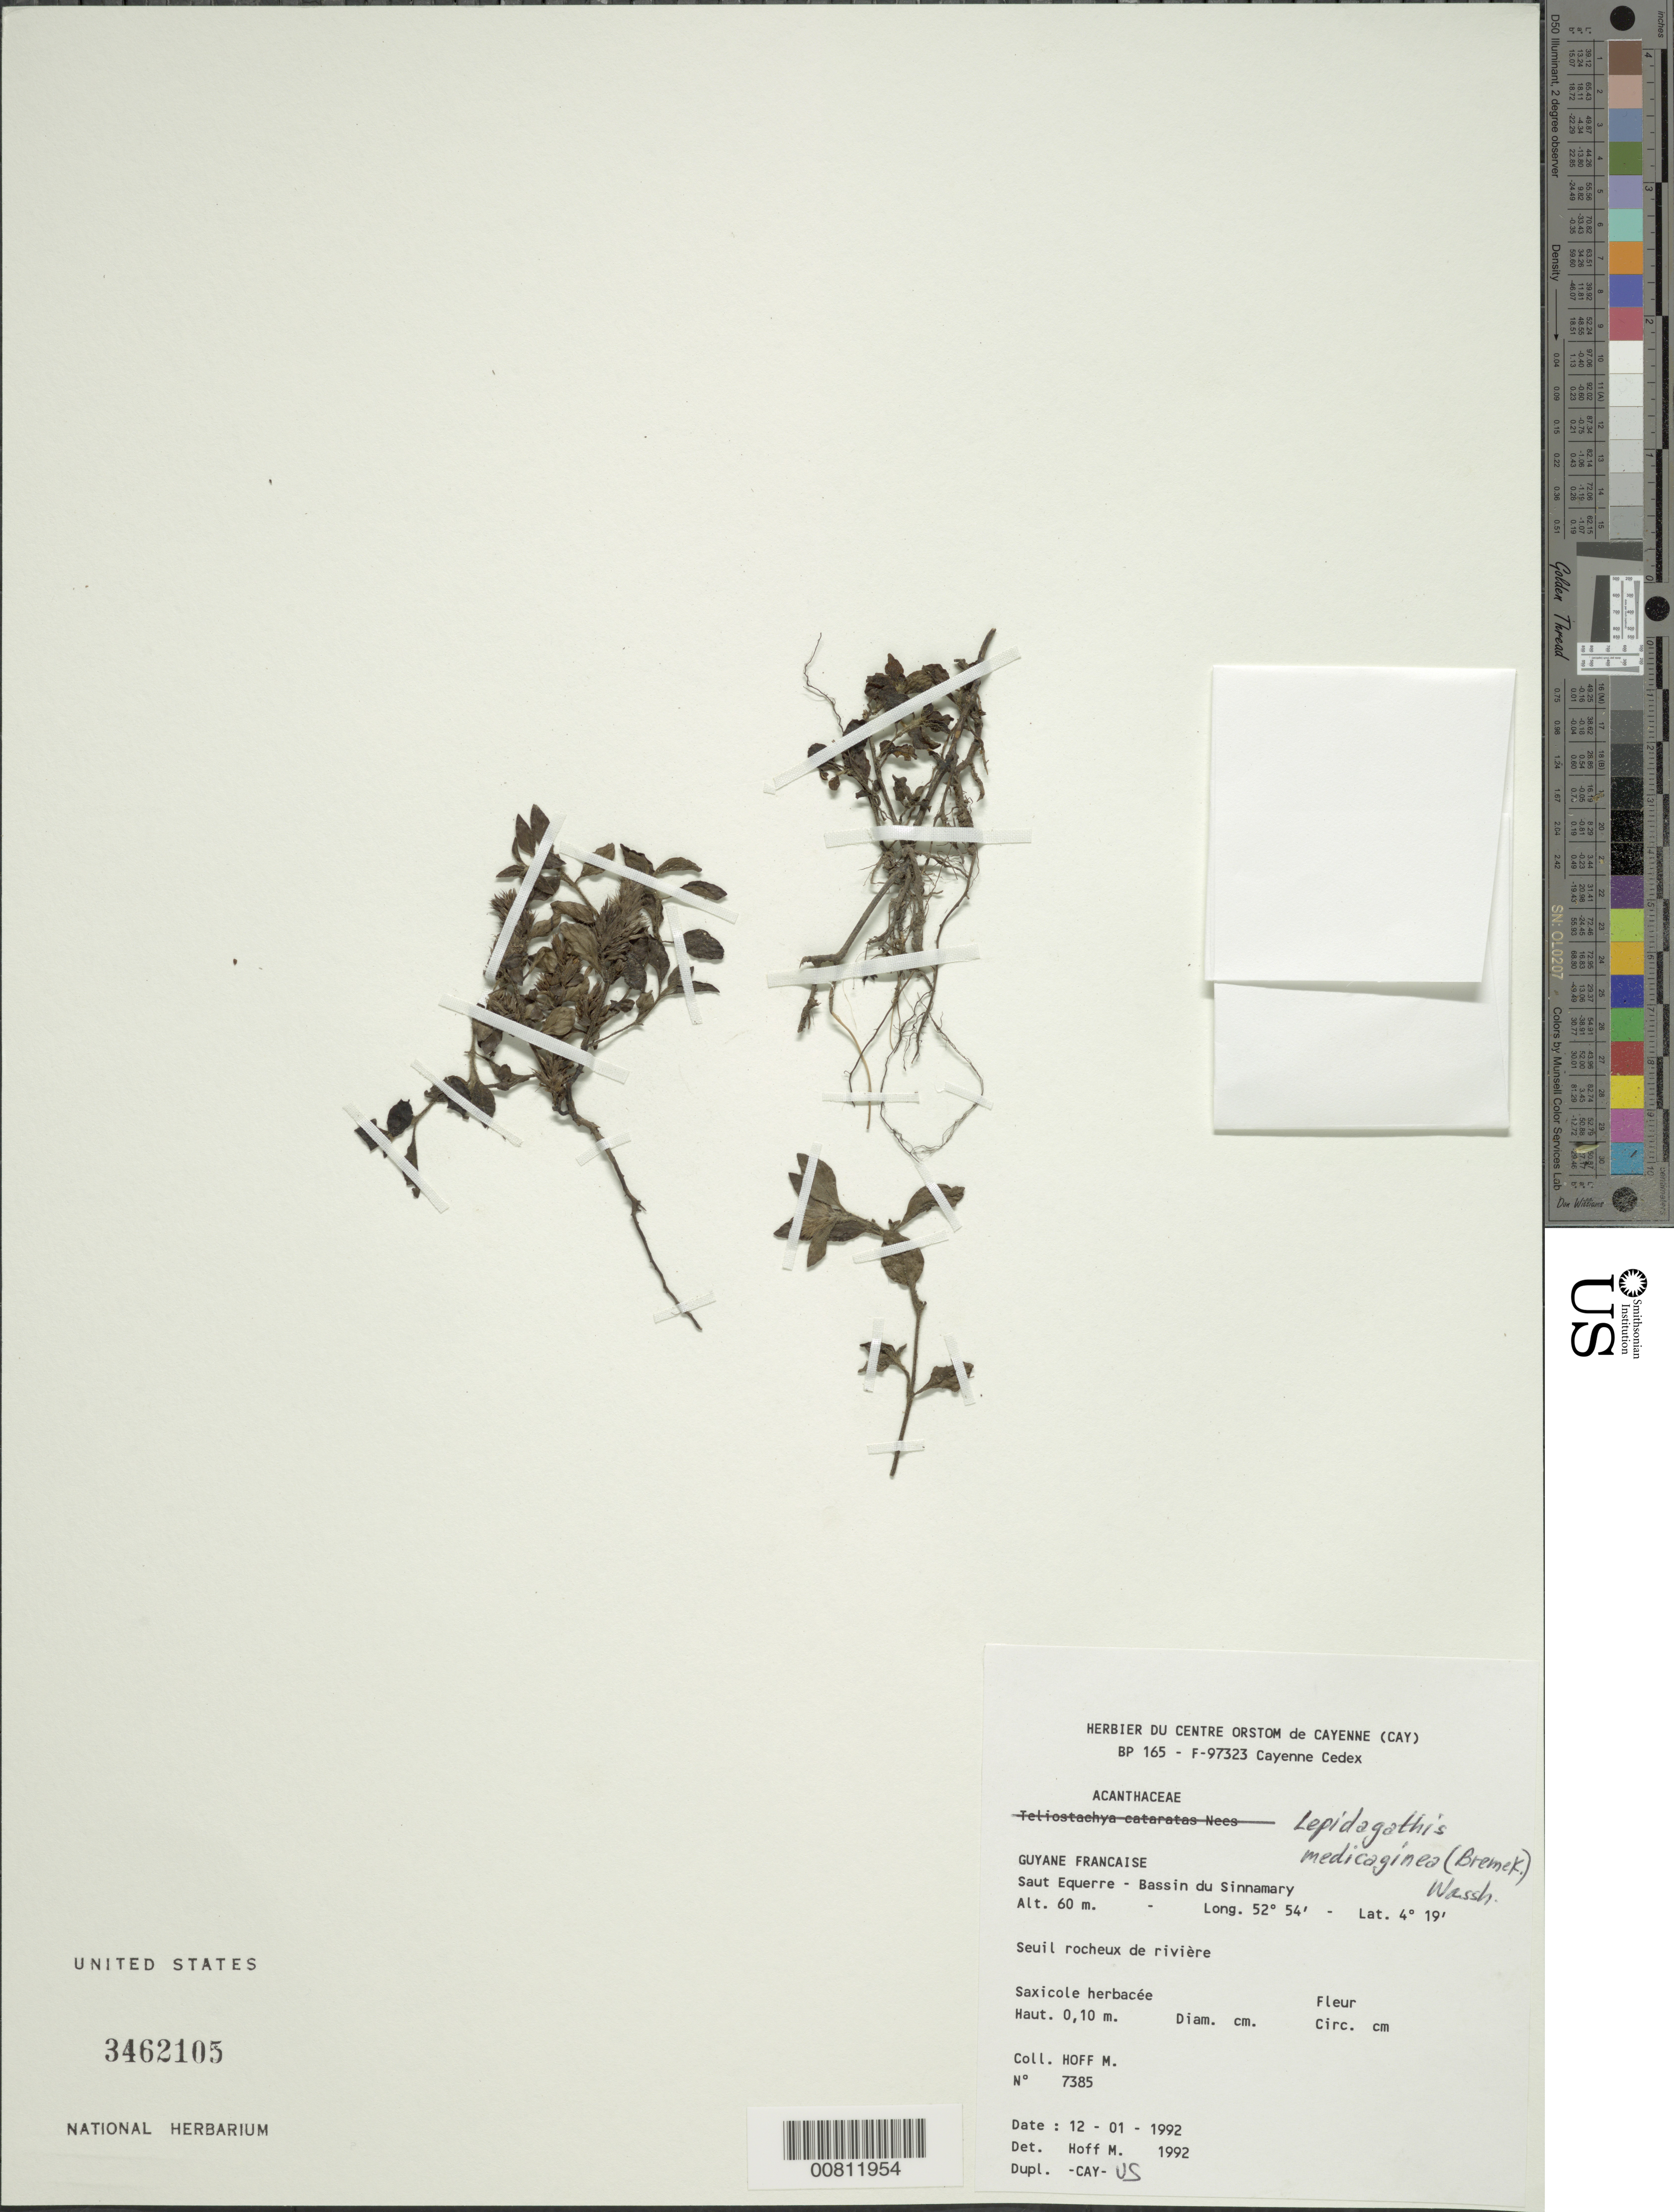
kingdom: Plantae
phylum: Tracheophyta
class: Magnoliopsida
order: Lamiales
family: Acanthaceae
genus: Lepidagathis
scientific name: Lepidagathis medicaginea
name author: (Bremek.) Wassh.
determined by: Wasshausen, Dieter C., (BOT), Smithsonian Institution - National Museum of Natural History (UNITED STATES)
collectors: M. Hoff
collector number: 7385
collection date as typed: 12-Jan-92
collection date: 1992-01-12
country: French Guiana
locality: Saut Equarre, Bassin du Sinnamary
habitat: Seuil rocheux de riviere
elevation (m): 60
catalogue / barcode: US 3462105